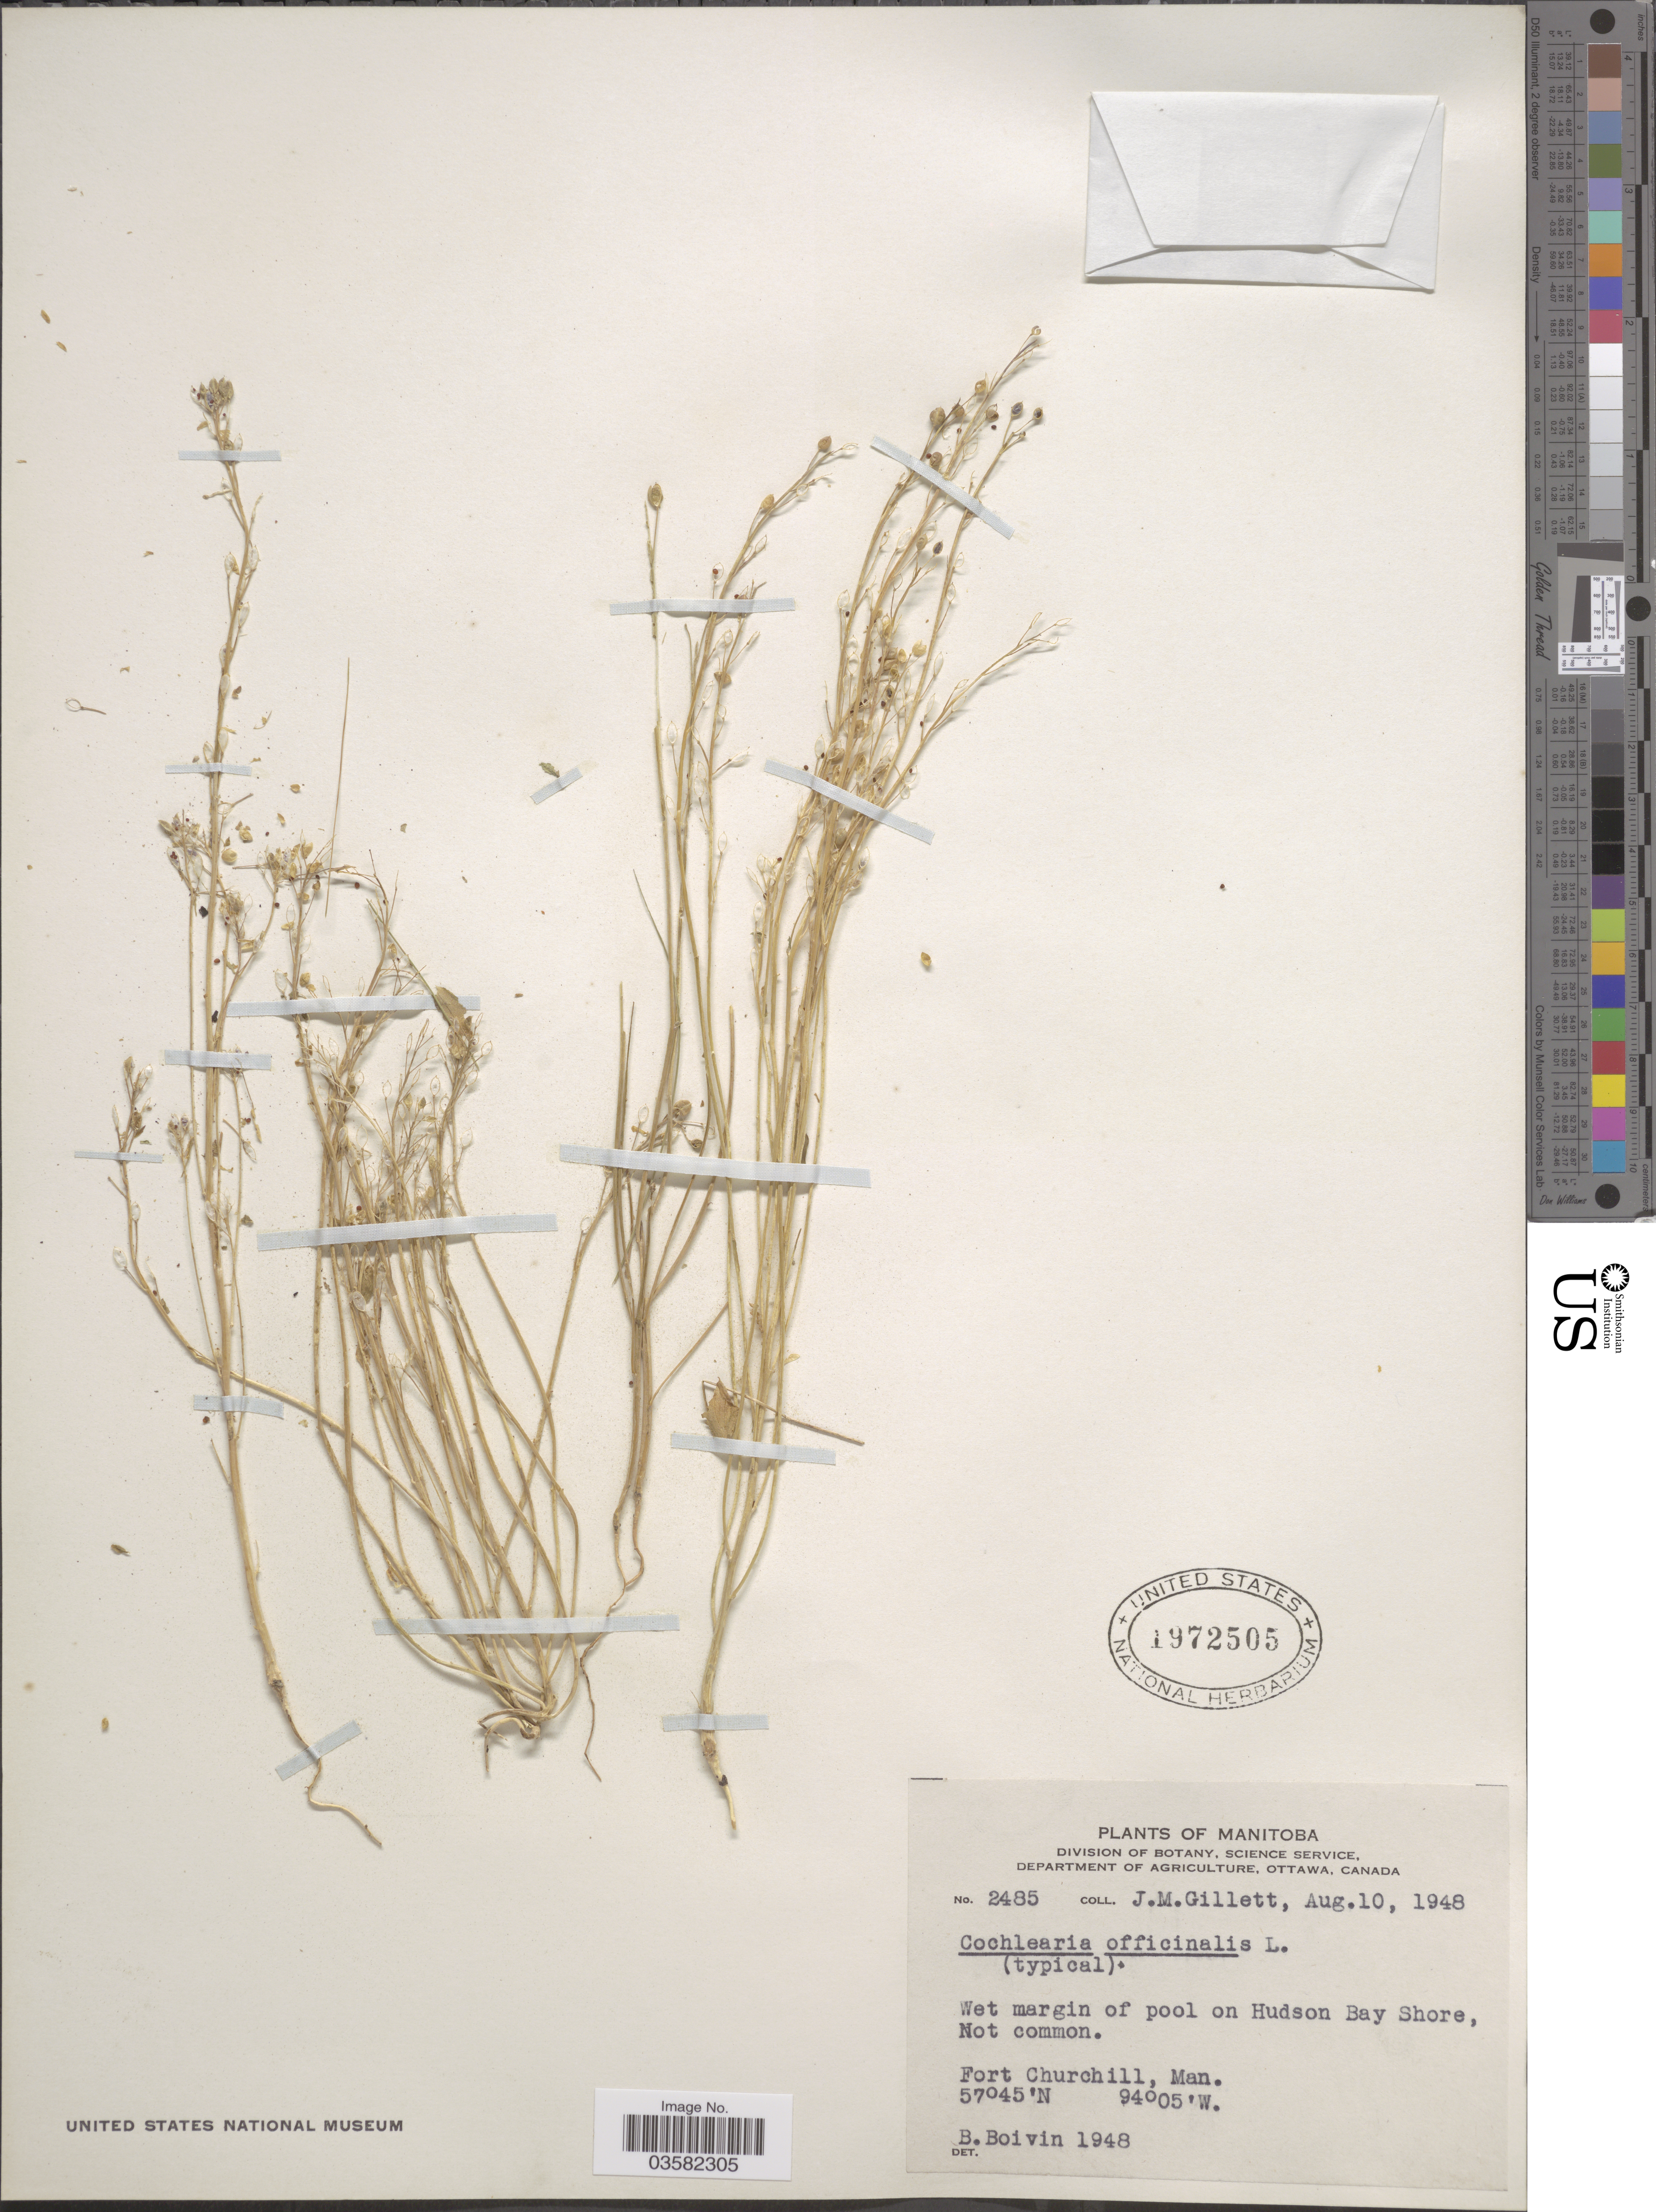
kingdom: Plantae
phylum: Tracheophyta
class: Magnoliopsida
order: Brassicales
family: Brassicaceae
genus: Cochlearia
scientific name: Cochlearia officinalis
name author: L.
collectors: J. M. Gillett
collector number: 2485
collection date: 1948-08-10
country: Canada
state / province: Manitoba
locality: Wet margin of pool on Hudson Bay Shore, Fort Churchill.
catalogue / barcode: US 1972505